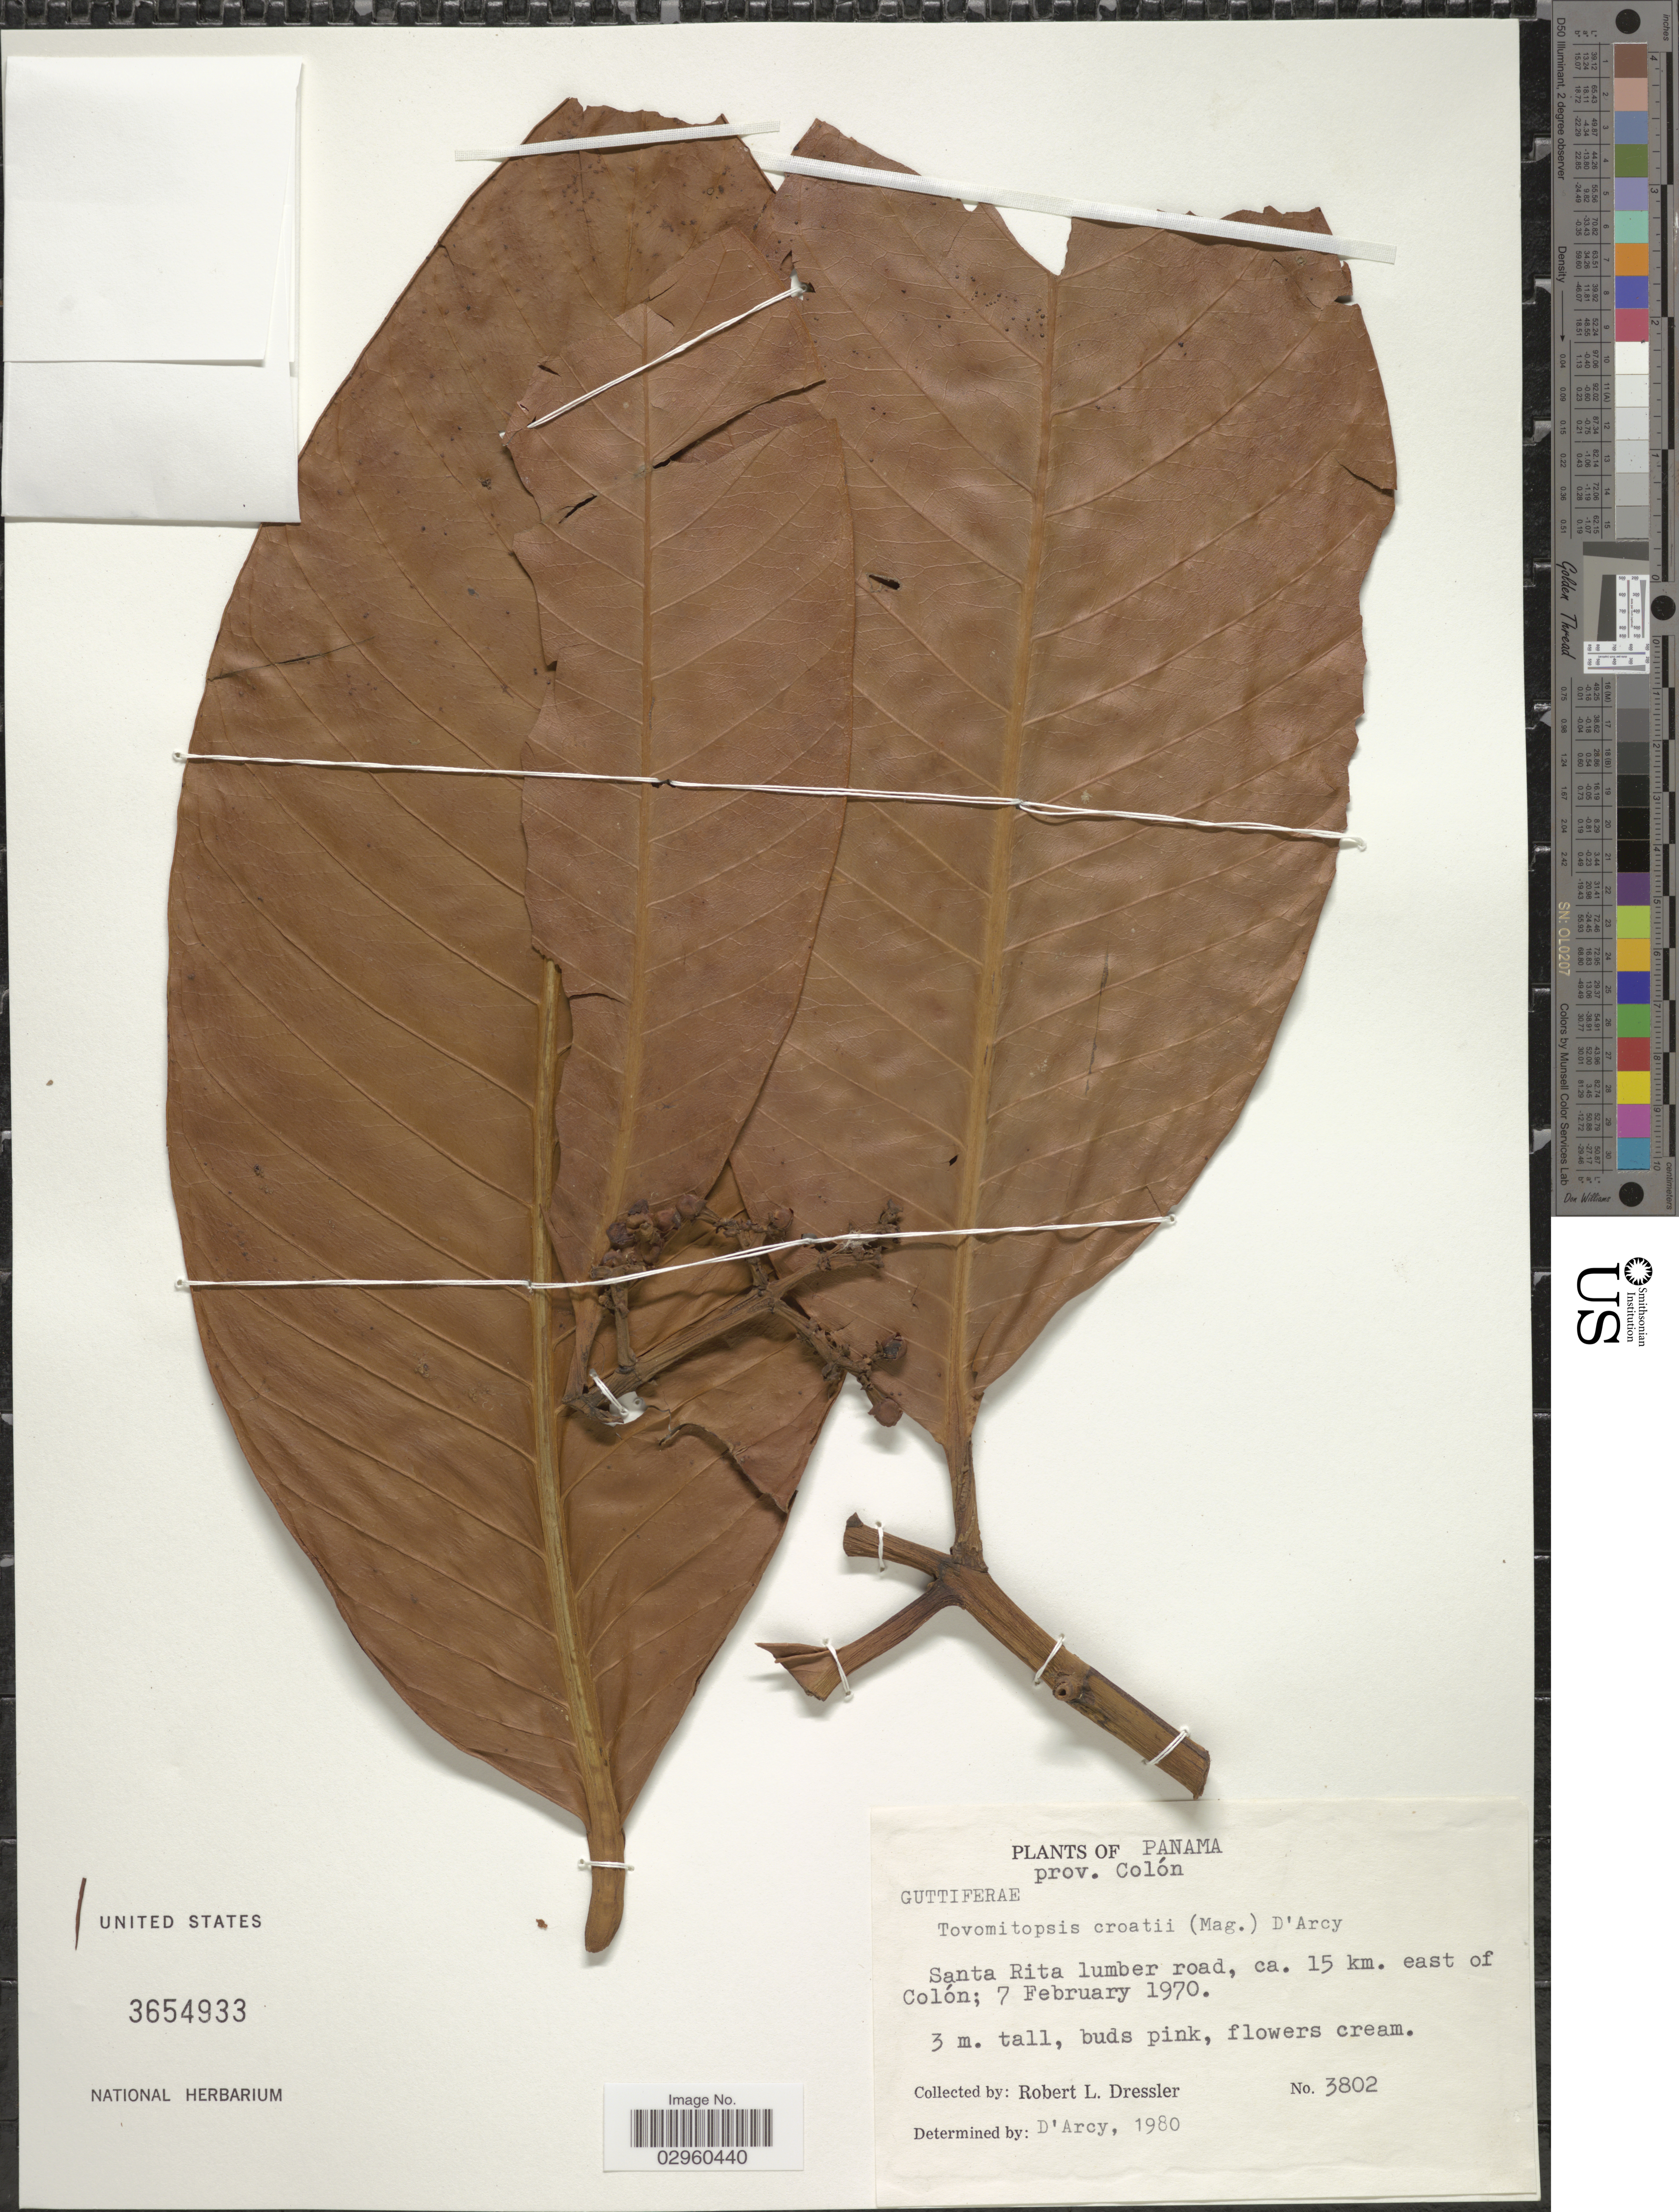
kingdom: Plantae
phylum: Tracheophyta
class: Magnoliopsida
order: Malpighiales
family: Clusiaceae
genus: Tovomita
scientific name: Tovomita croatii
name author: Maguire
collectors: R. Dressler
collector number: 3802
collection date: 1970-02-07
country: Panama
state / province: Colón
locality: Prov. Colón. Santa Rita lumber road, ca. 15 km. east of Colón.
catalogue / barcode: US 3654933